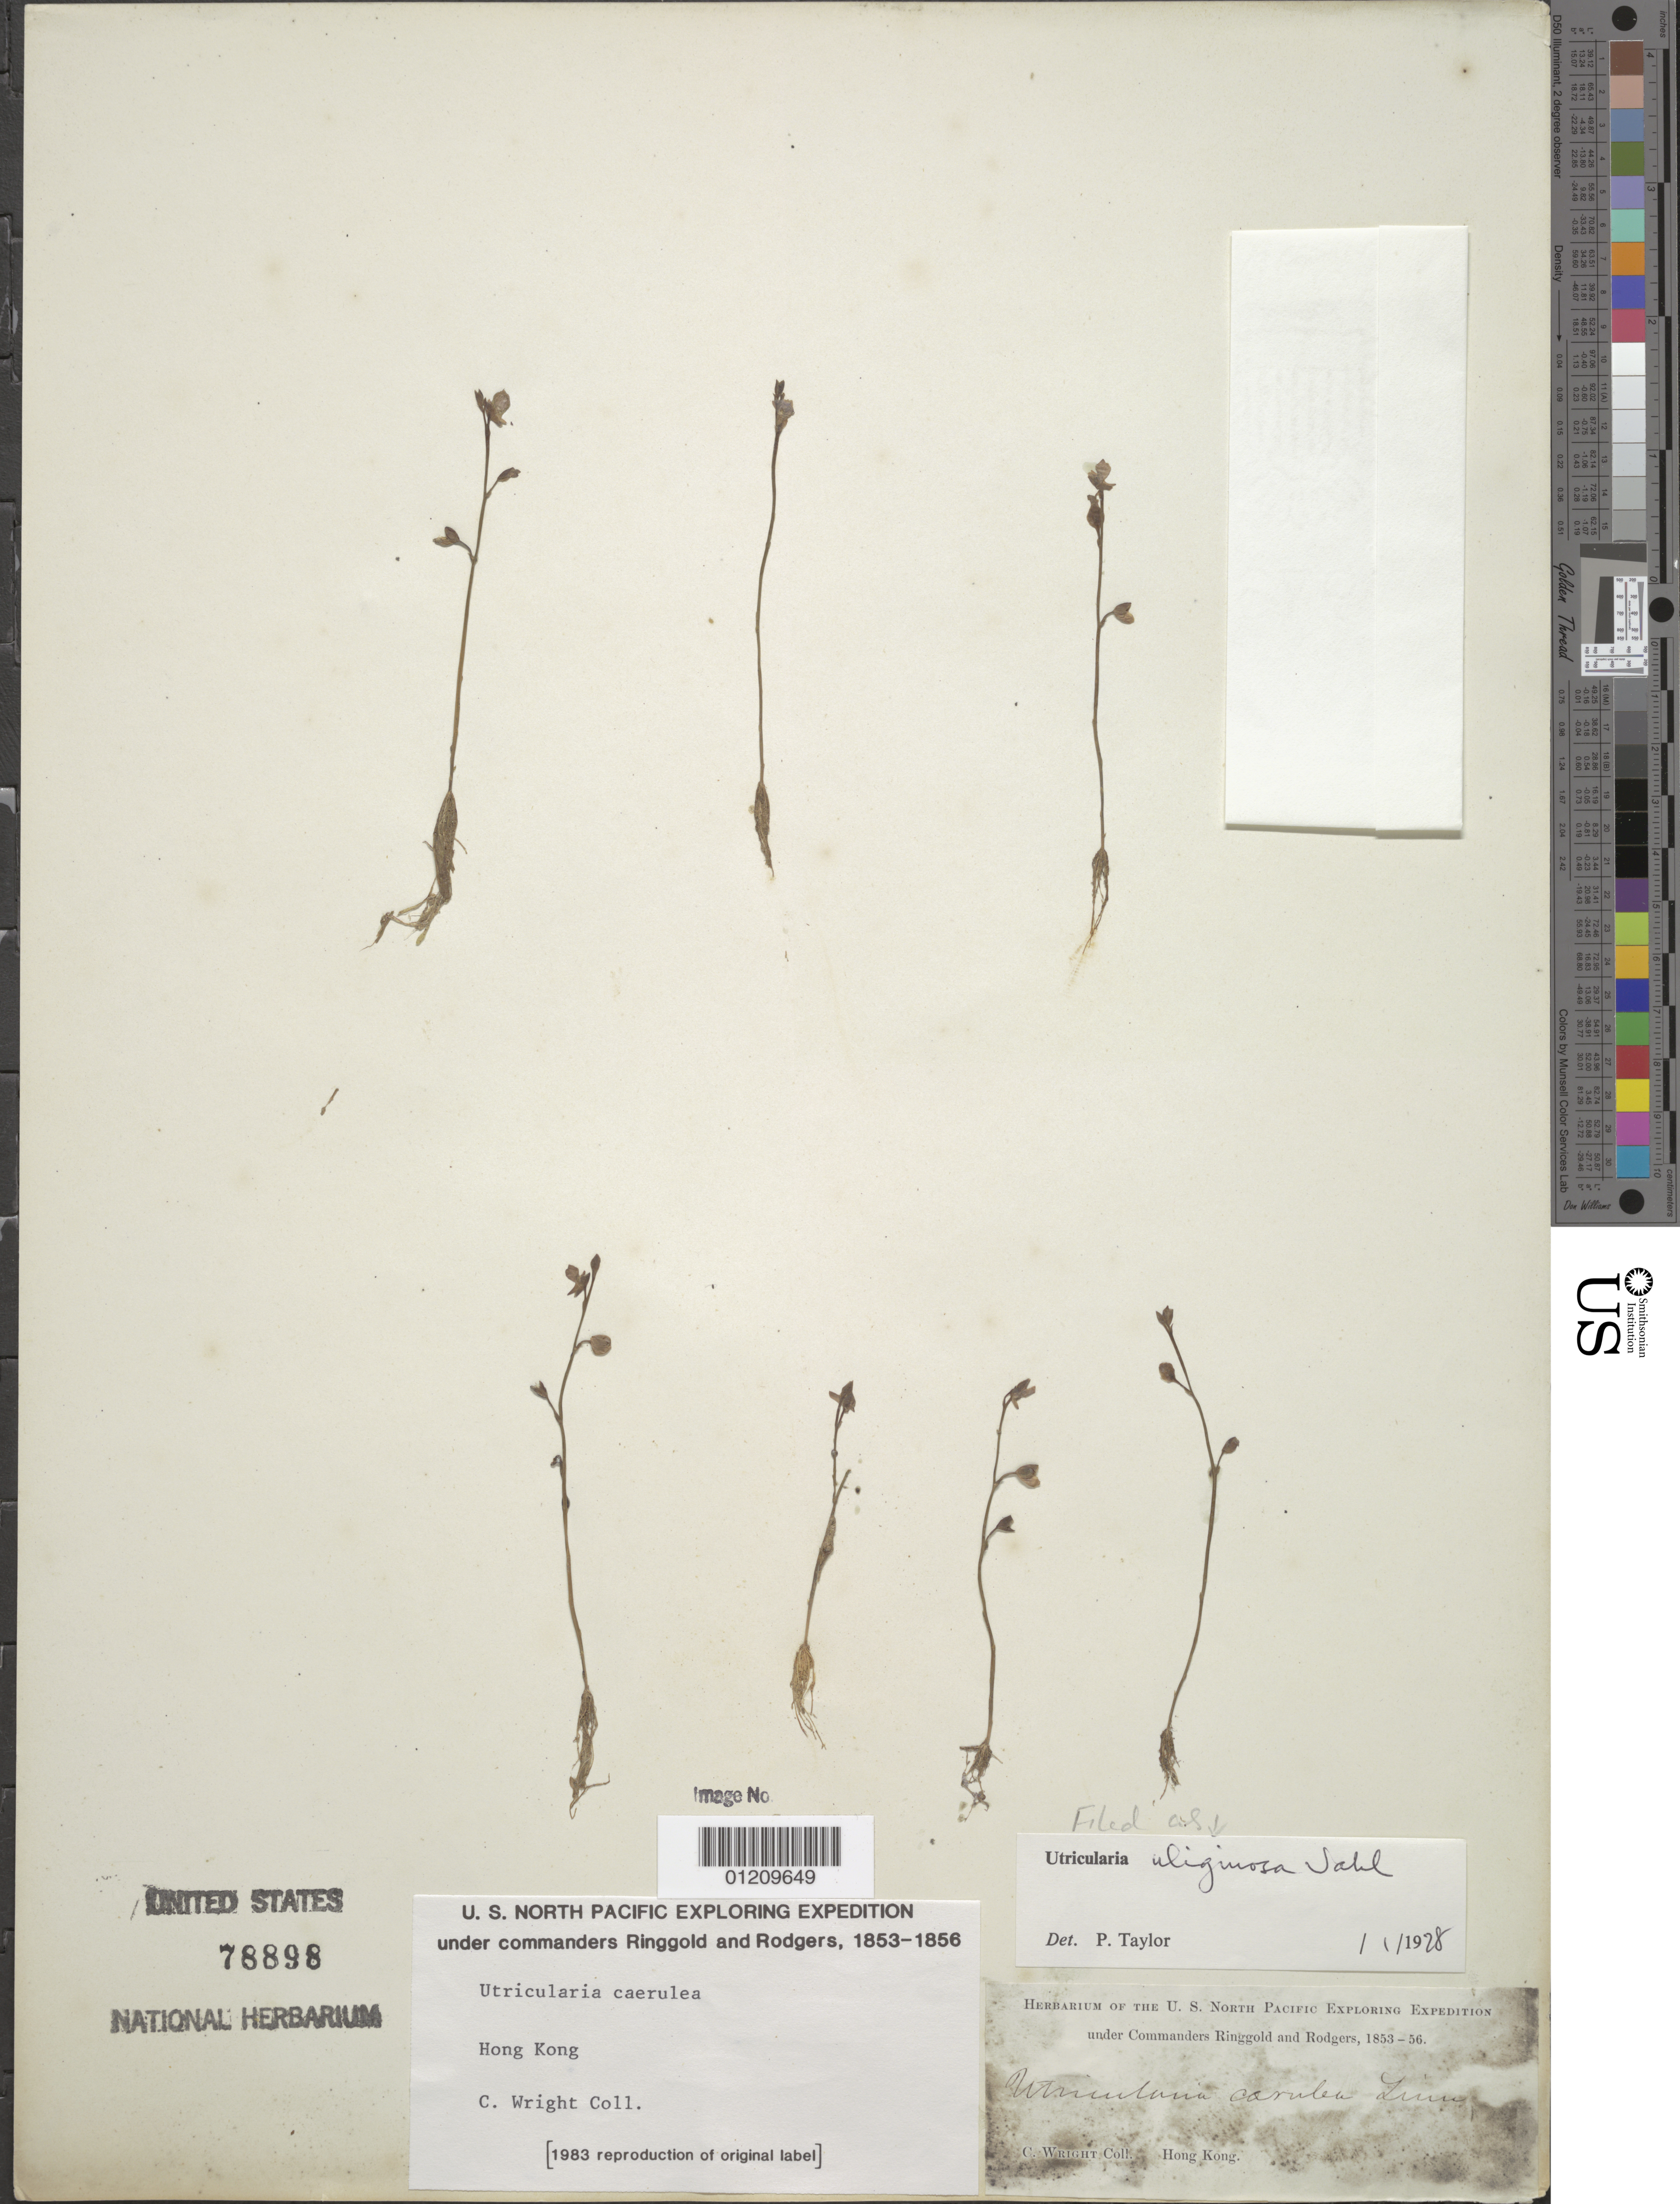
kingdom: Plantae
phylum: Tracheophyta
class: Magnoliopsida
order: Lamiales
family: Lentibulariaceae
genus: Utricularia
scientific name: Utricularia uliginosa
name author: Vahl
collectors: C. Wright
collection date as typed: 1853 to -- -- 1856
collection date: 1853/1856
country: China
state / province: Hong Kong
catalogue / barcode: US 7898